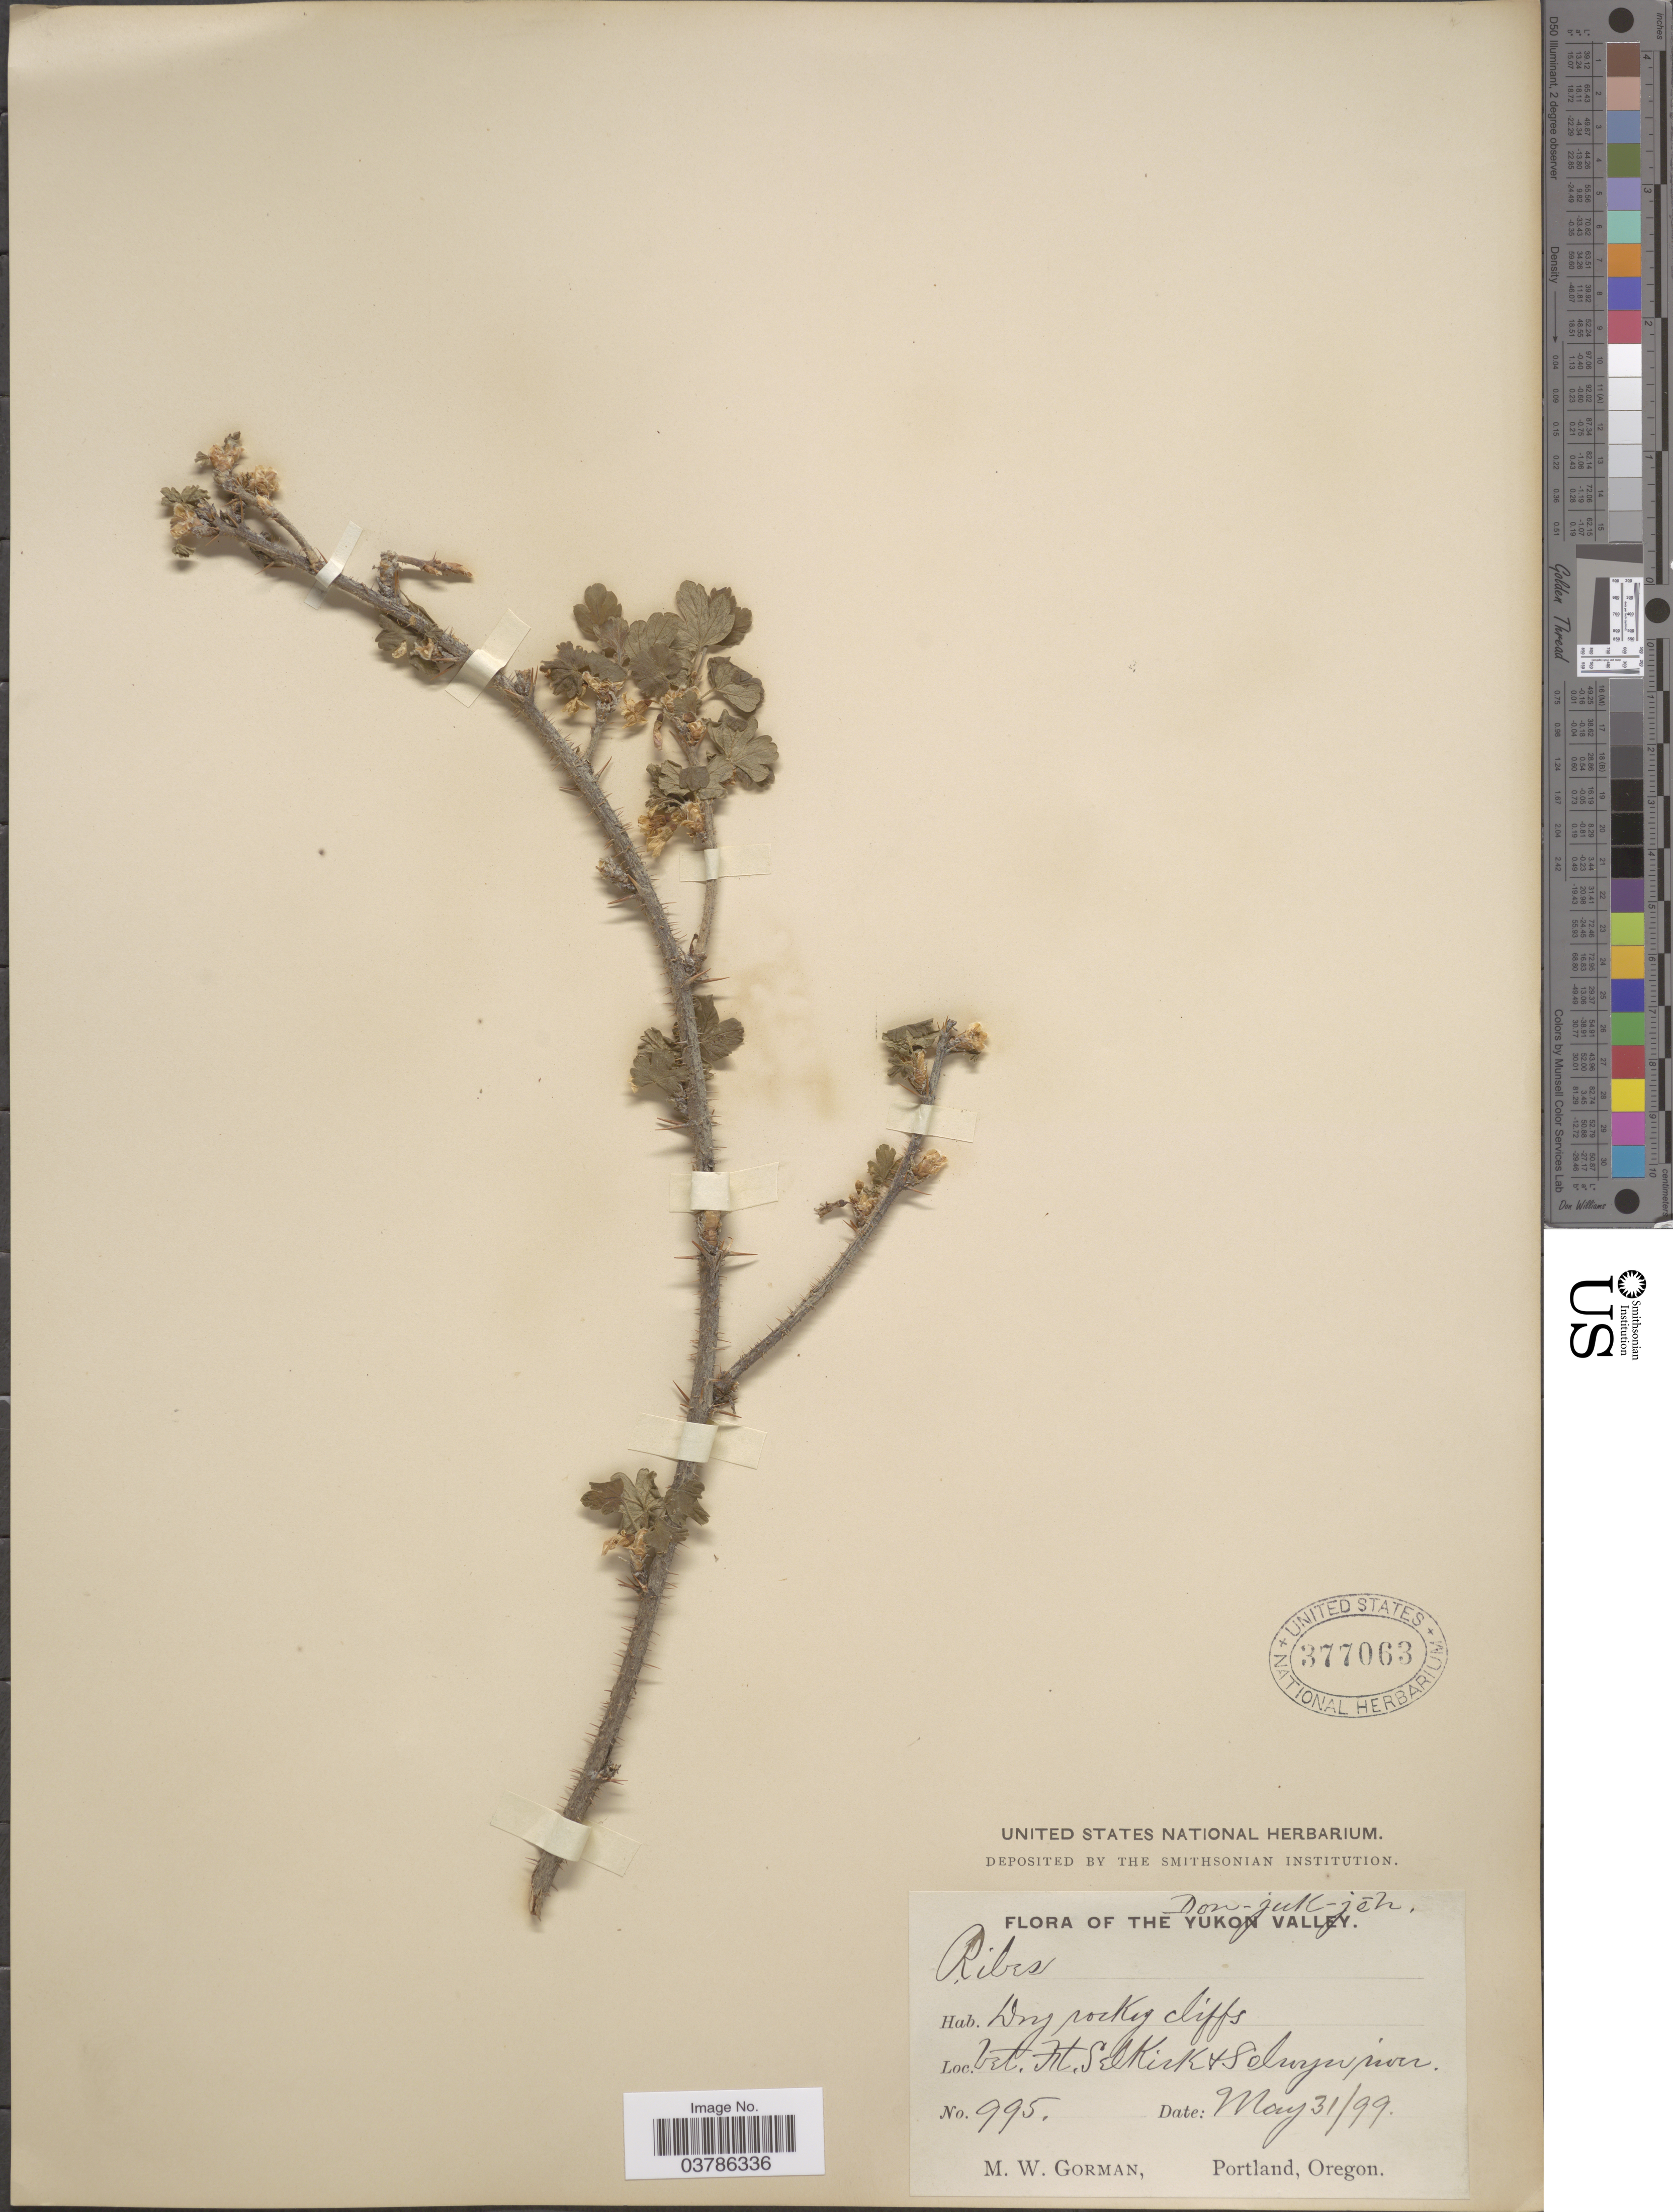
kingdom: Plantae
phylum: Tracheophyta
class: Magnoliopsida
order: Saxifragales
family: Grossulariaceae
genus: Ribes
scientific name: Ribes sp.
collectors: M. W. Gorman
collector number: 995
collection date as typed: Transcribed d/m/y: 31/5/99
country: Canada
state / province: Yukon Territory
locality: Don-juk-jéh? Yukon Valley. Bet. Ft. Selkirk + Soluyu* river.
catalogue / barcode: US 377063